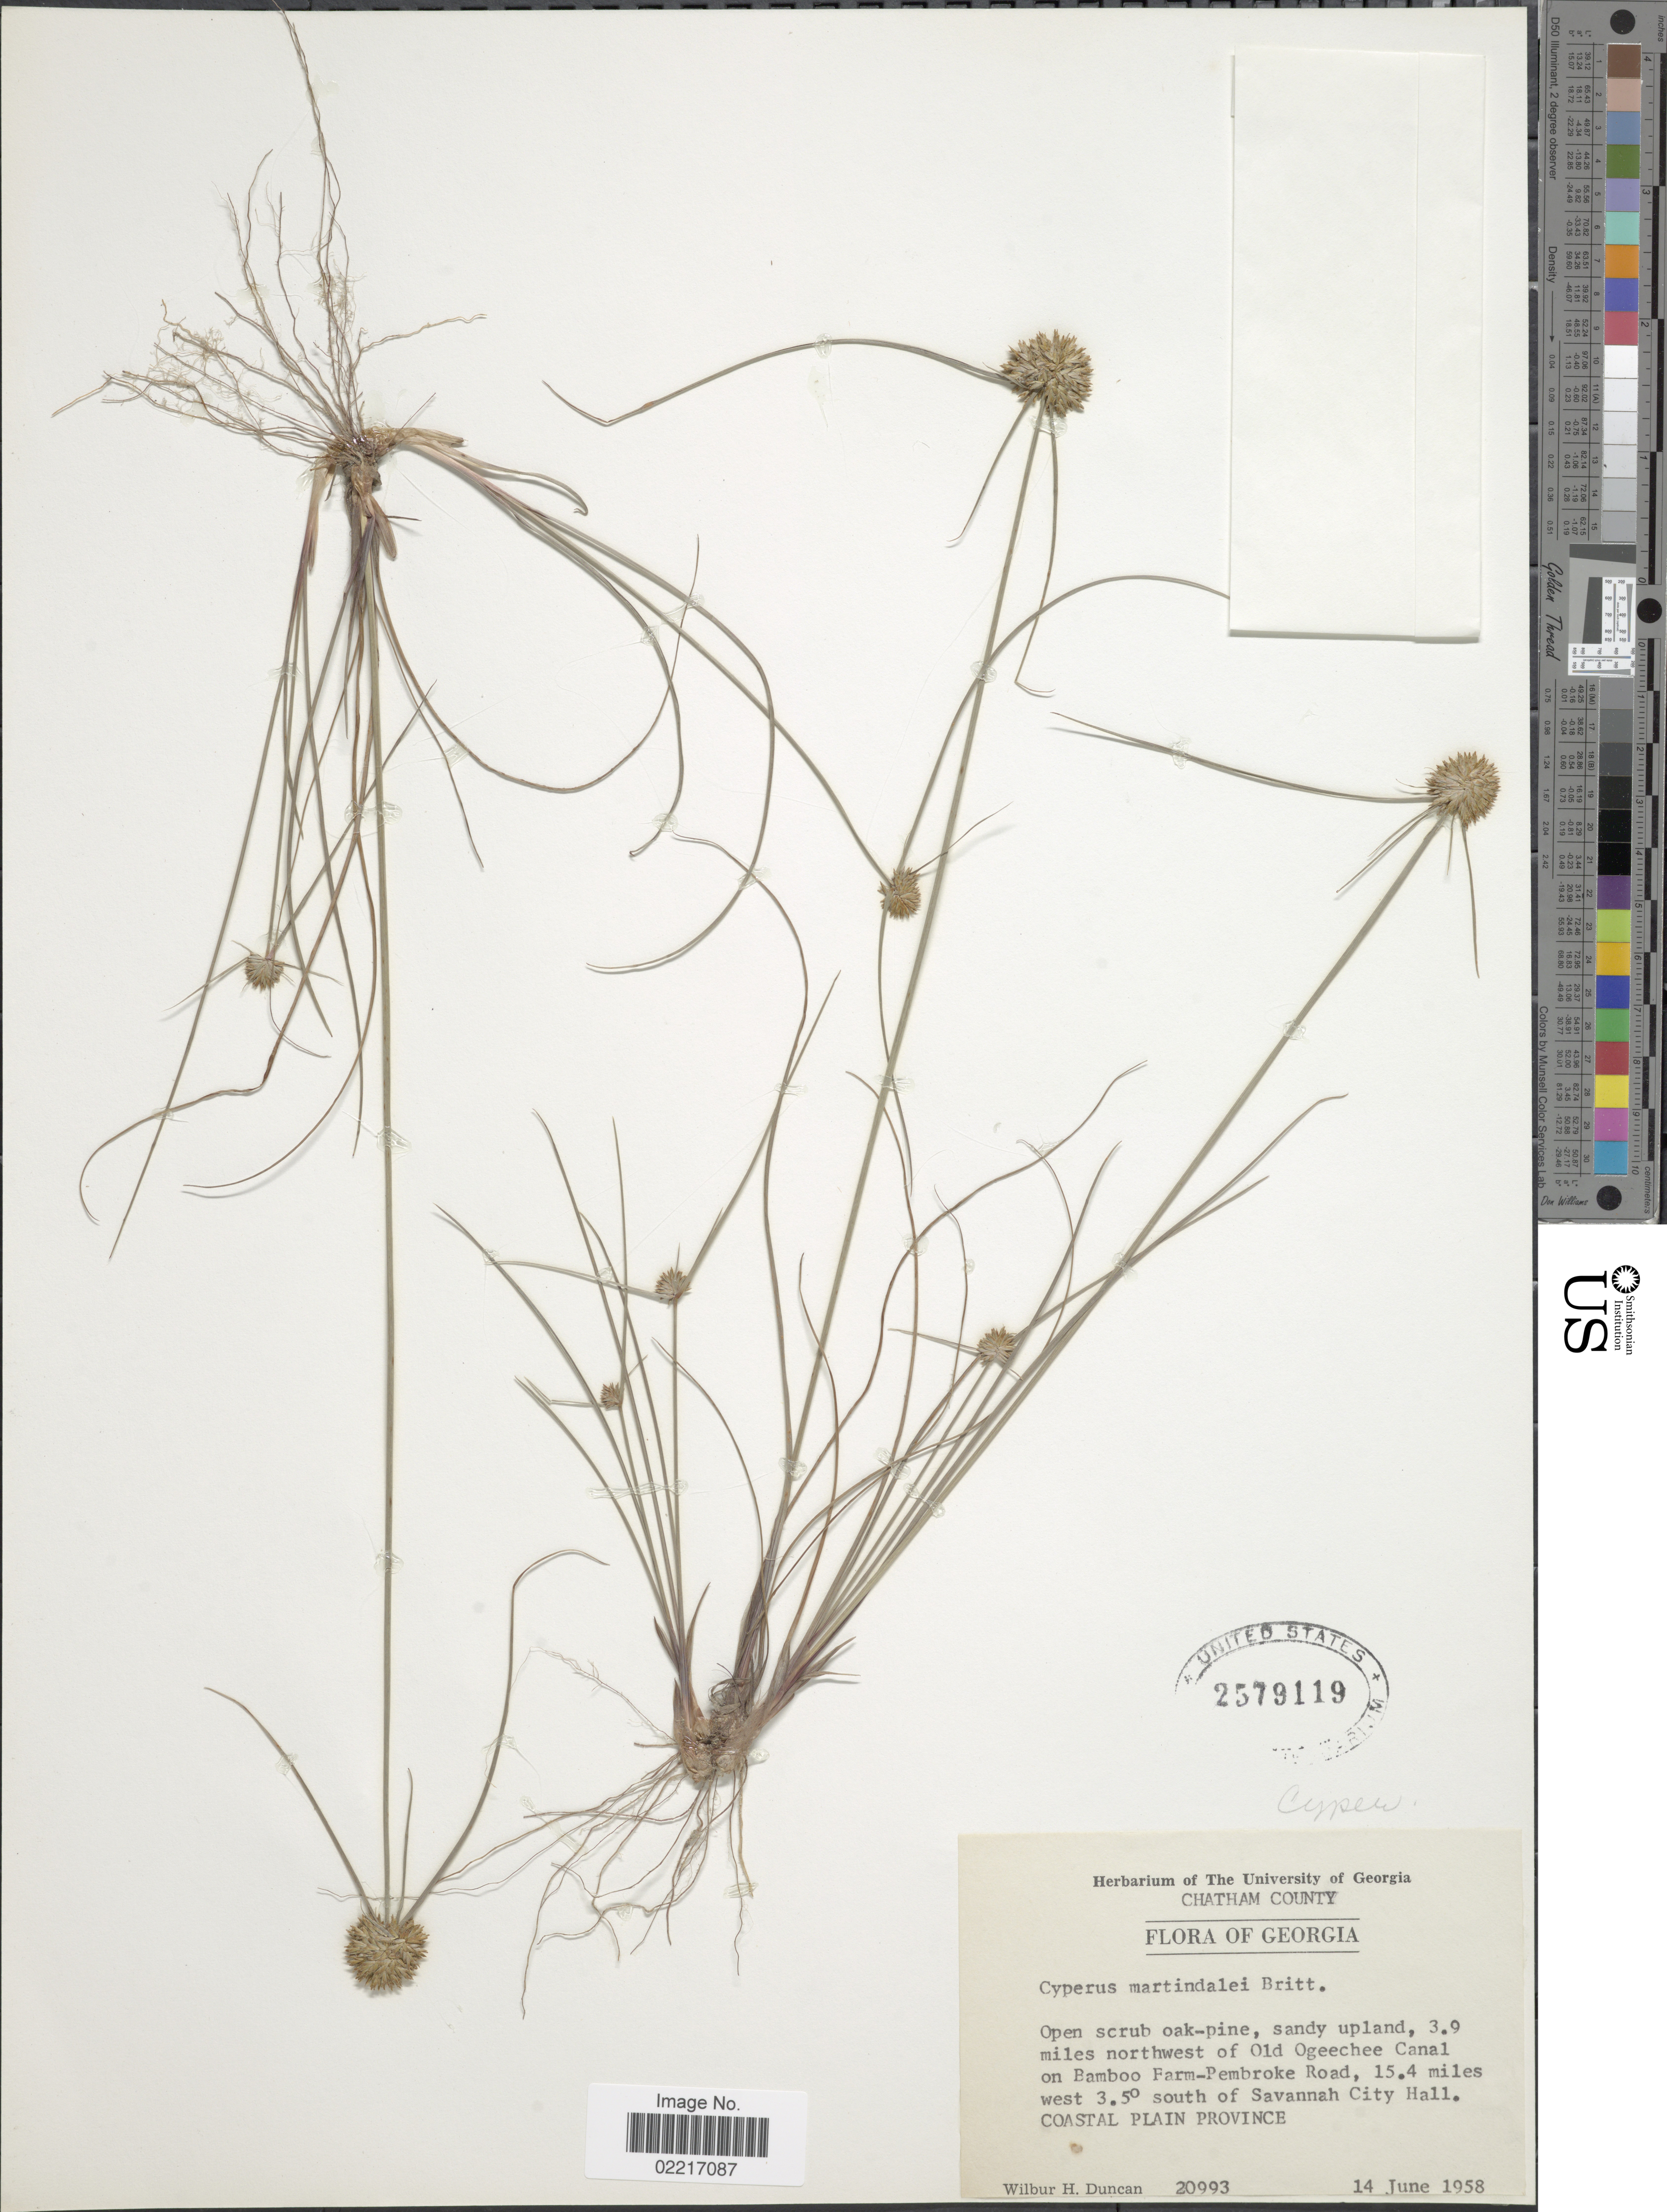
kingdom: Plantae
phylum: Tracheophyta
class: Liliopsida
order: Poales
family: Cyperaceae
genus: Cyperus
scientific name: Cyperus filiculmis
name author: Vahl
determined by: Strong, Mark T., (BOT), Smithsonian Institution - National Museum of Natural History (UNITED STATES)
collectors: W. H. Duncan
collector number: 20993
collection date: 1958-06-14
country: United States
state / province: Georgia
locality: Open scrub oak-pine, sandy upland, 3.9 miles northwest of Old Ogeechee Canal on Bamboo Farm-Pembroke Road, 15.4 miles west 3.5° south of Savannah City hall, Coastal Plain Province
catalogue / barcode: US 2579119